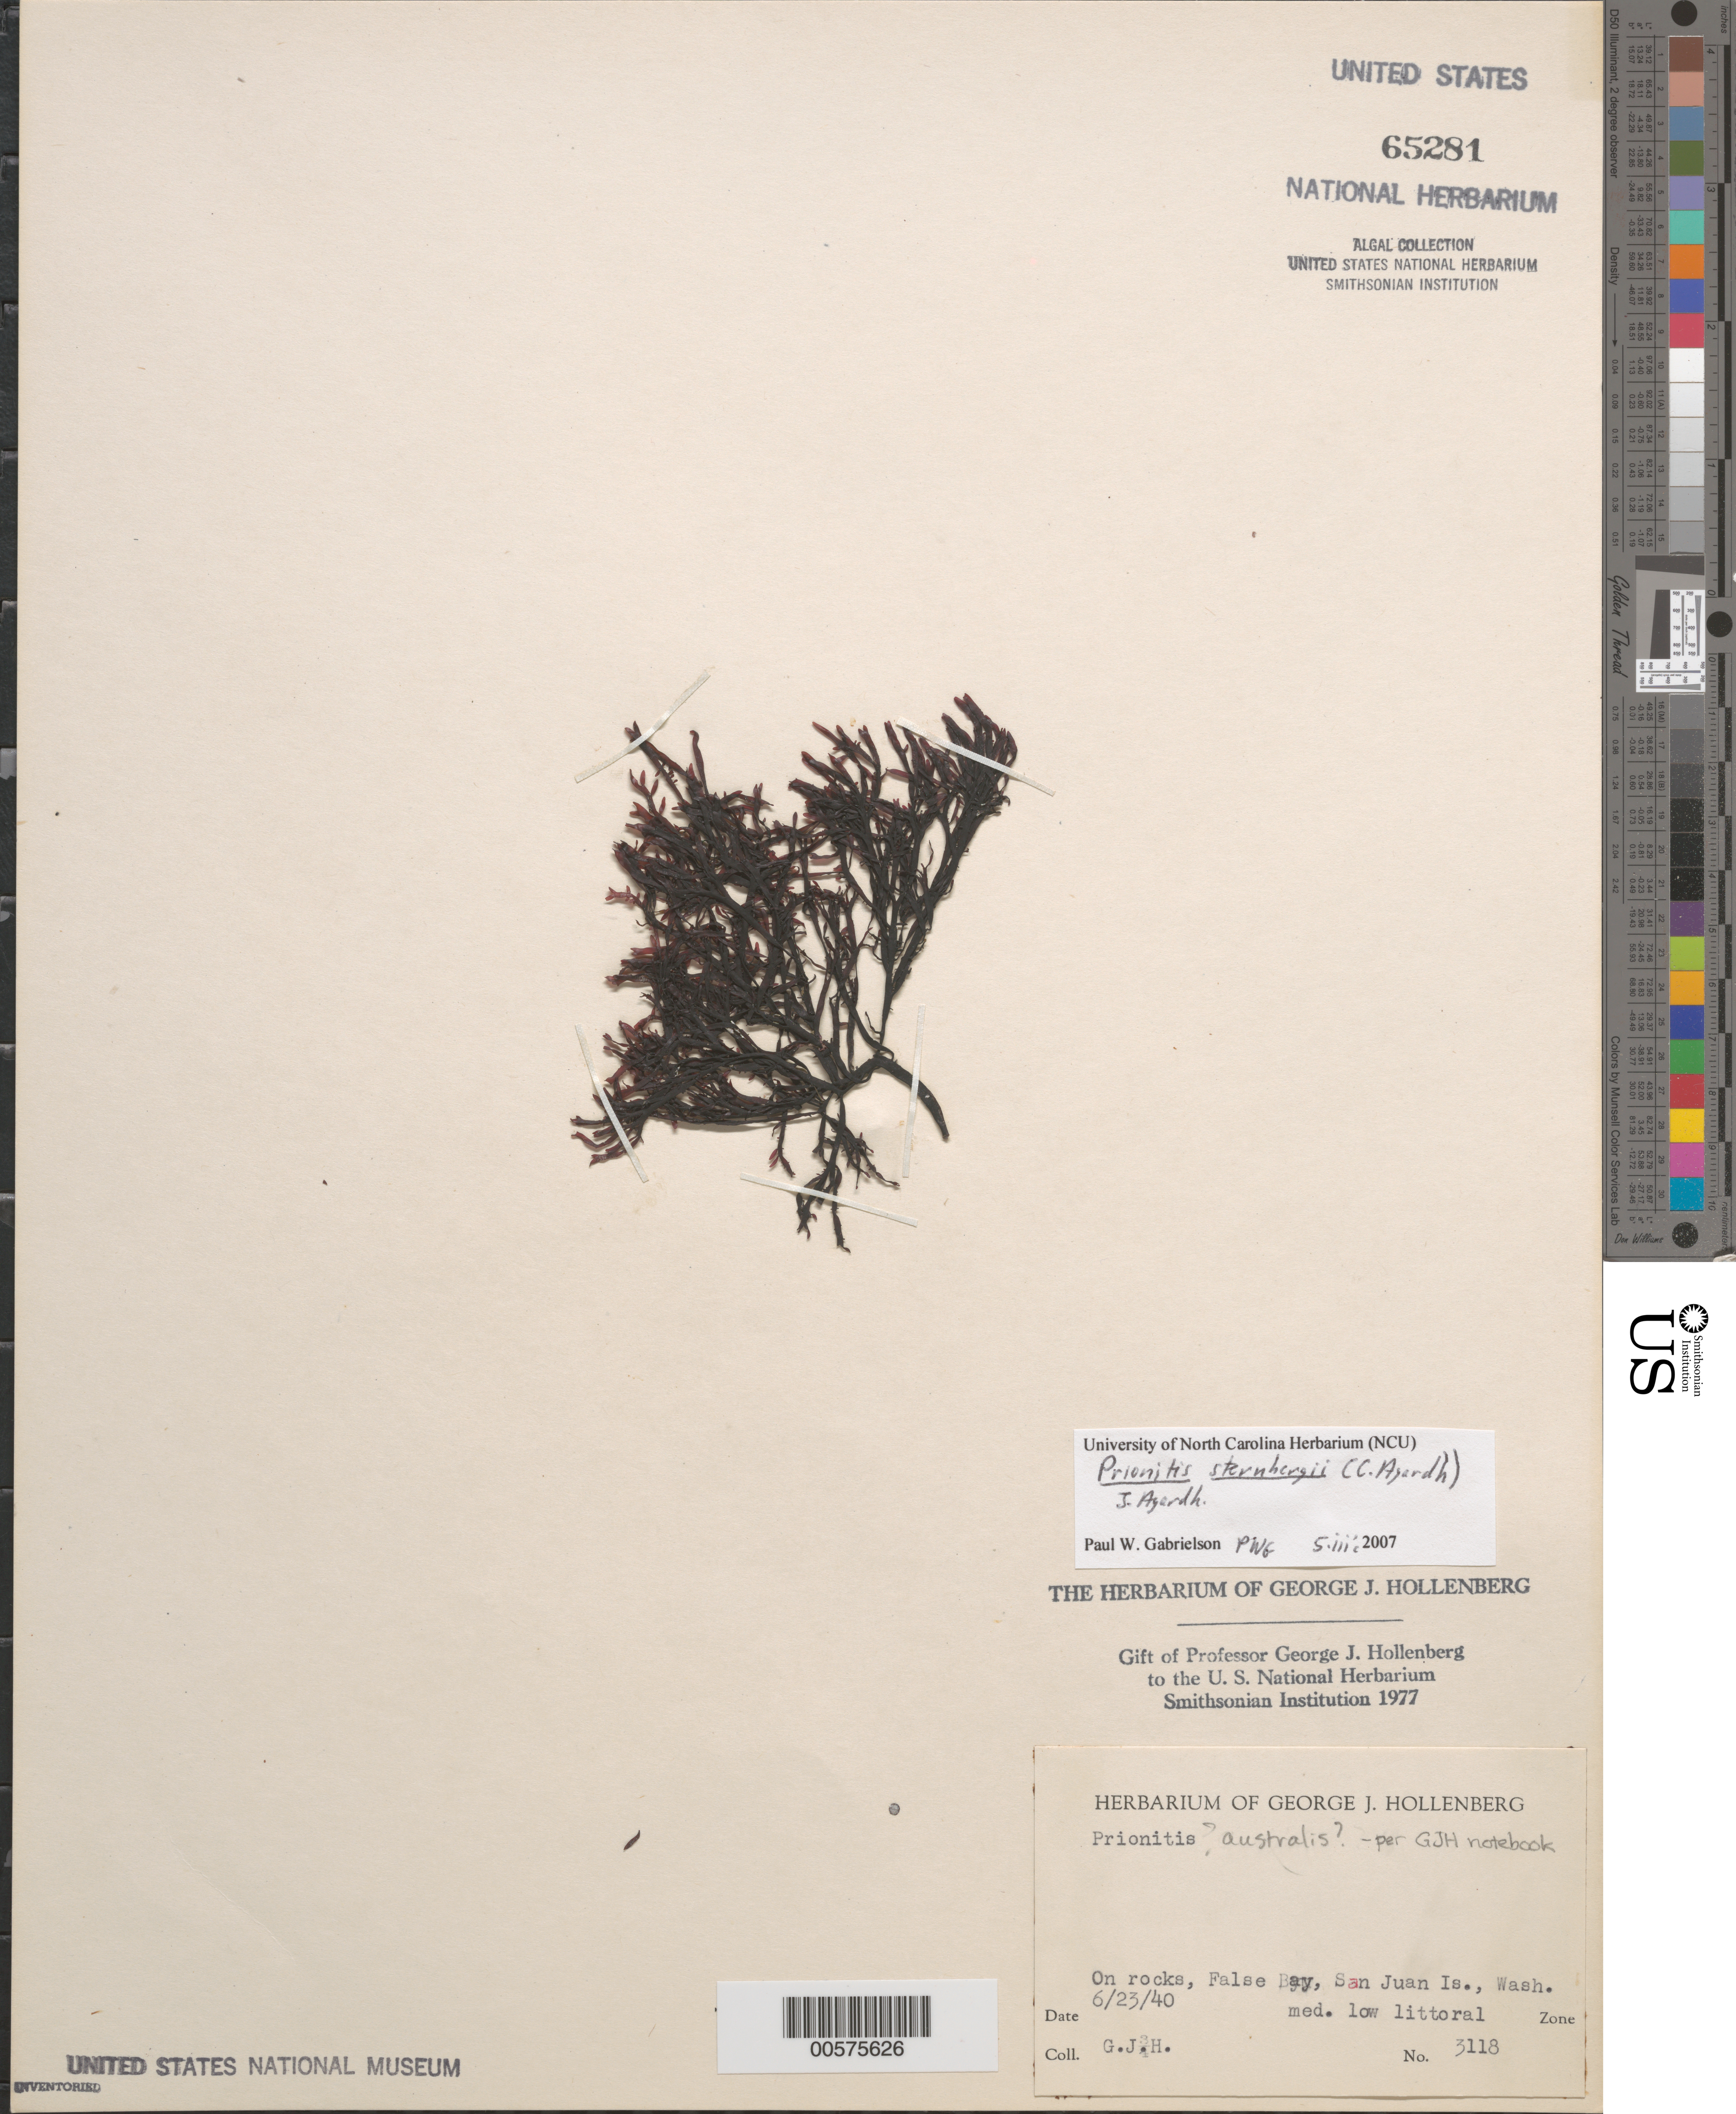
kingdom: Plantae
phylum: Rhodophyta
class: Florideophyceae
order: Cryptonemiales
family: Cryptonemiaceae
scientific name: Prionitis sternbergii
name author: (C. Agardh) J. Agardh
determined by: Gabrielson, P. W.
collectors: G. Hollenberg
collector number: GJH 3118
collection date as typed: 23 Jun 1940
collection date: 1940-06-23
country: United States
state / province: Washington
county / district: San Juan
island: San Juan Island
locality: False Bay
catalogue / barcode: US 65281